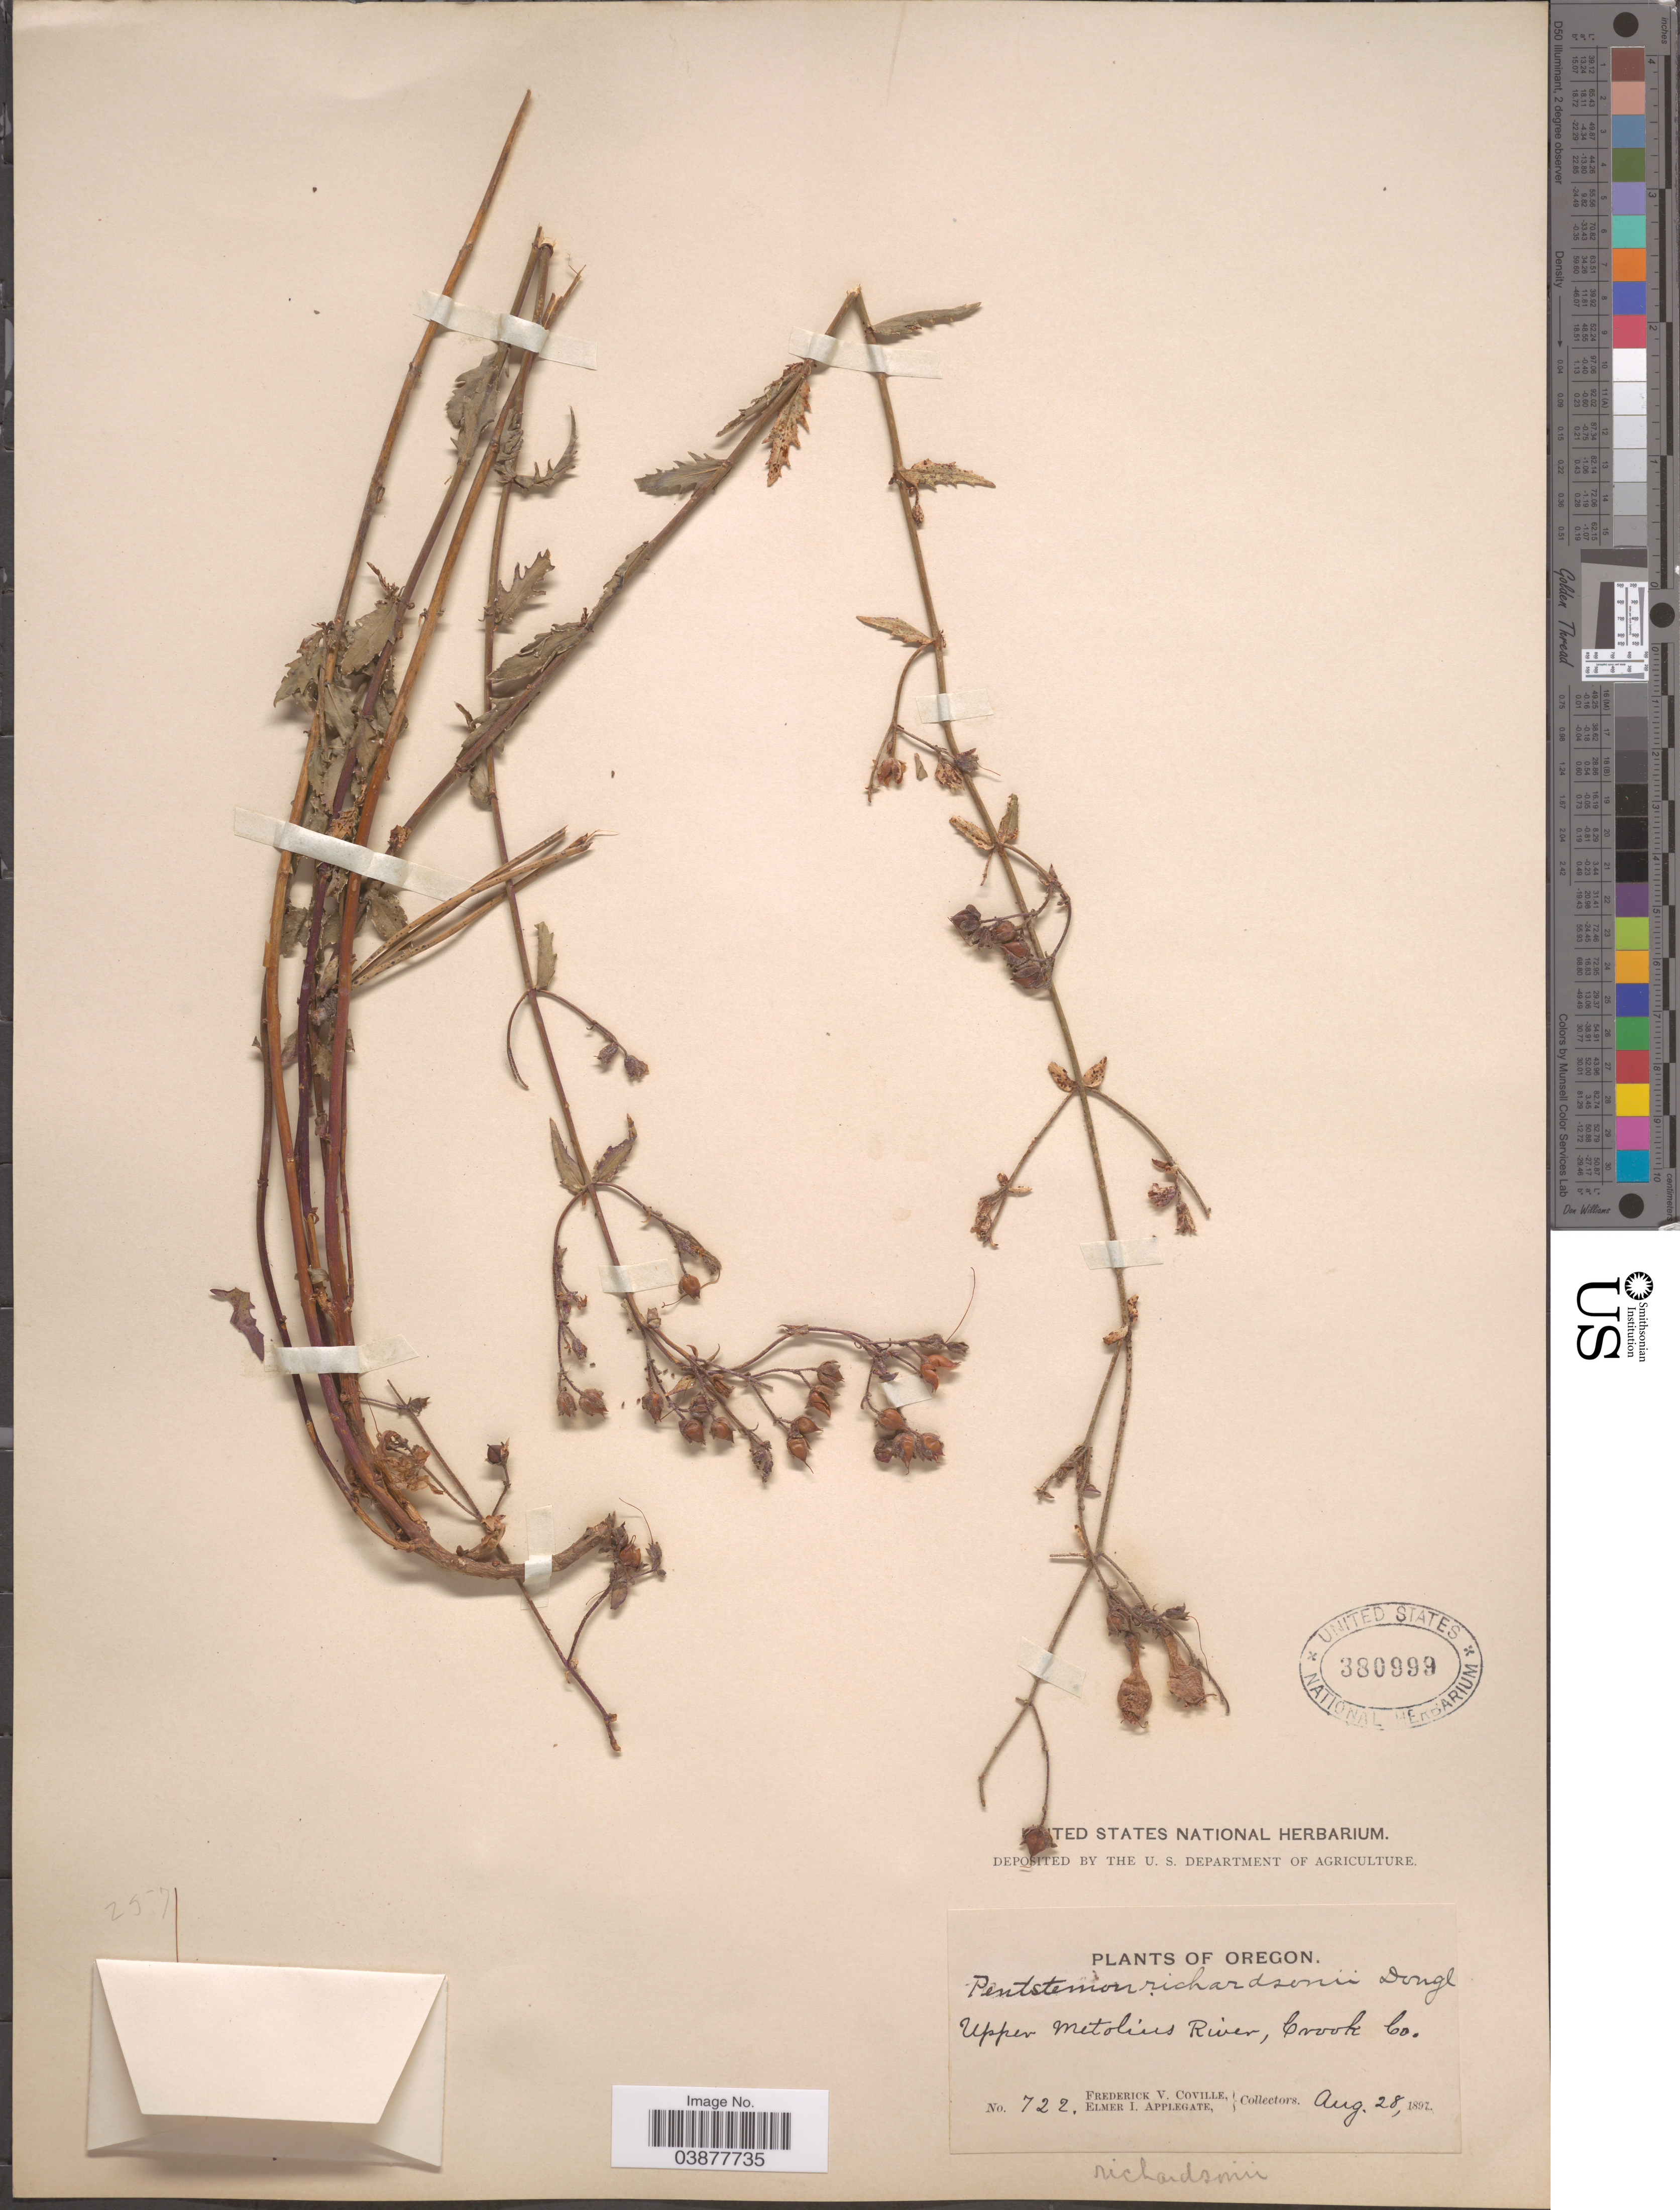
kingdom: Plantae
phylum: Tracheophyta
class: Magnoliopsida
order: Lamiales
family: Plantaginaceae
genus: Penstemon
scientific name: Penstemon richardsonii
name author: Douglas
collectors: F. V. Coville & E. I. Applegate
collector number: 722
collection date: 1897-08-28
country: United States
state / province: Oregon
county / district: Crook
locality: Upper Metolius River, Crook Co.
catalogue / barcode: US 380999